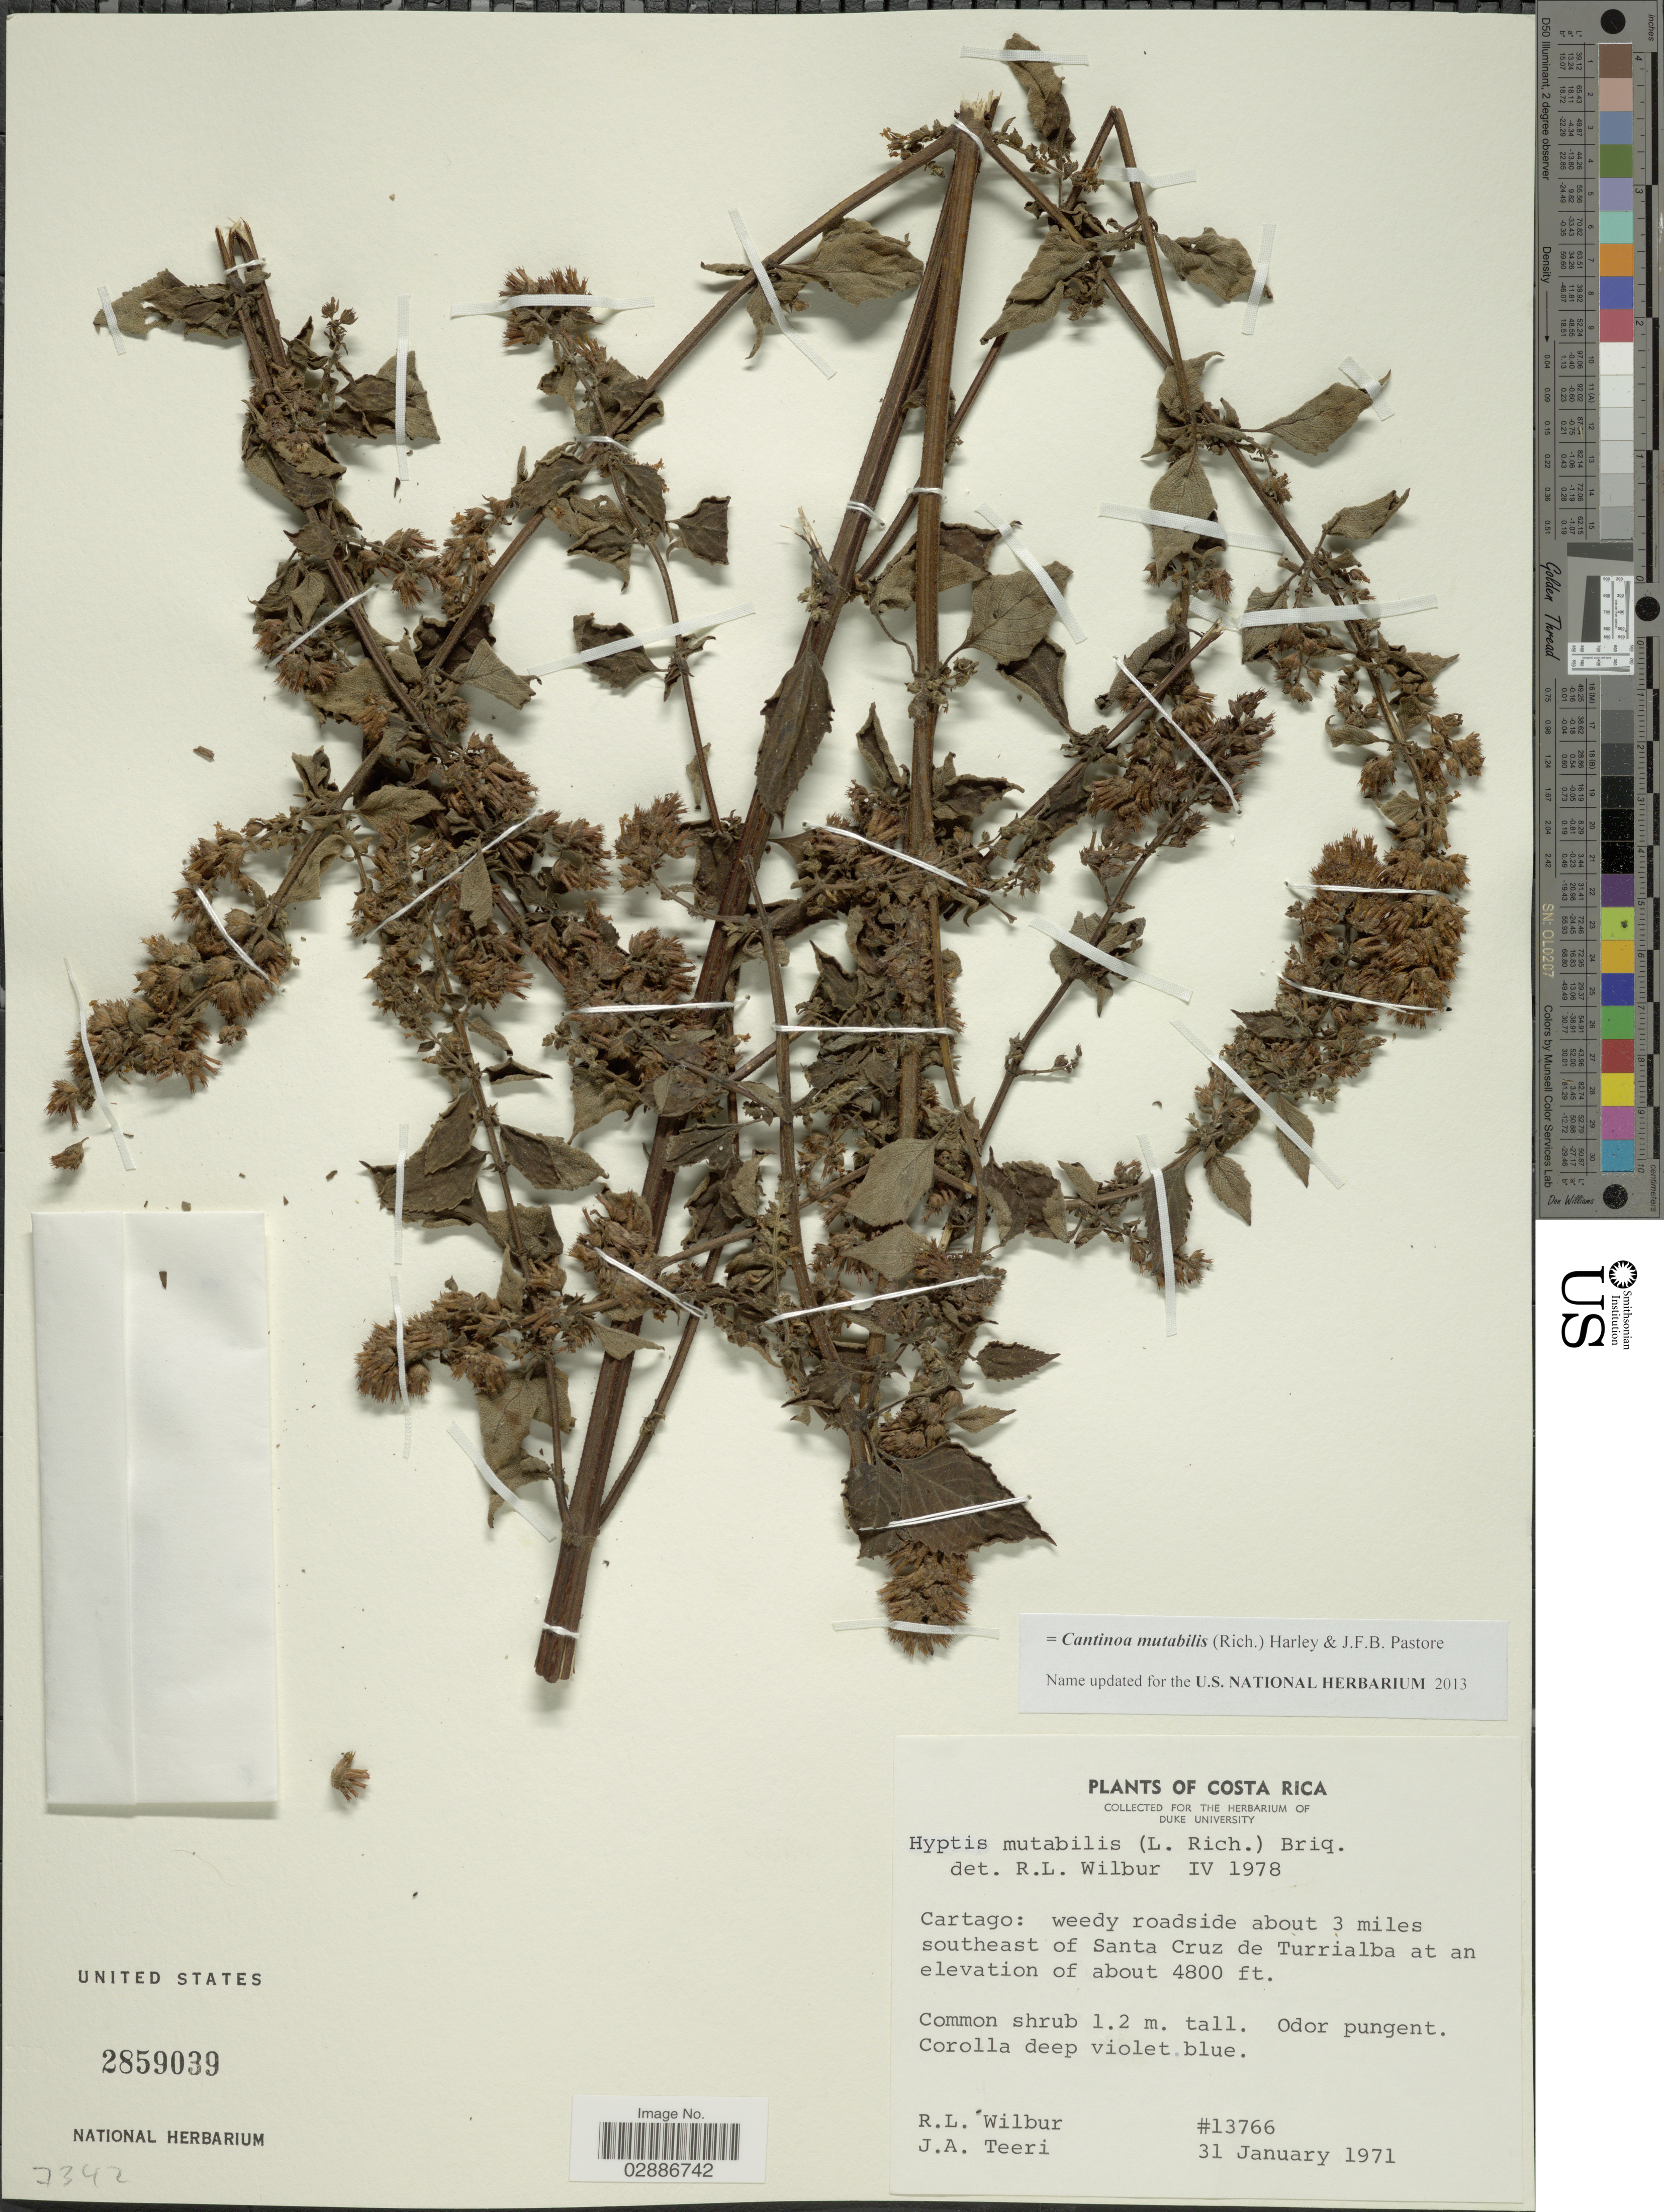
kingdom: Plantae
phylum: Tracheophyta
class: Magnoliopsida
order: Lamiales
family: Lamiaceae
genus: Cantinoa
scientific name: Cantinoa mutabilis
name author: (Rich.) Harley & J.F.B. Pastore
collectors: R. L. Wilbur & J. Teeri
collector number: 13766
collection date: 1971-01-31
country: Costa Rica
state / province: Cartago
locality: Weedy roadside about 3 miles southeast of Santa Cruz de Turrialba.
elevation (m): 1463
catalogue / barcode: US 2859039